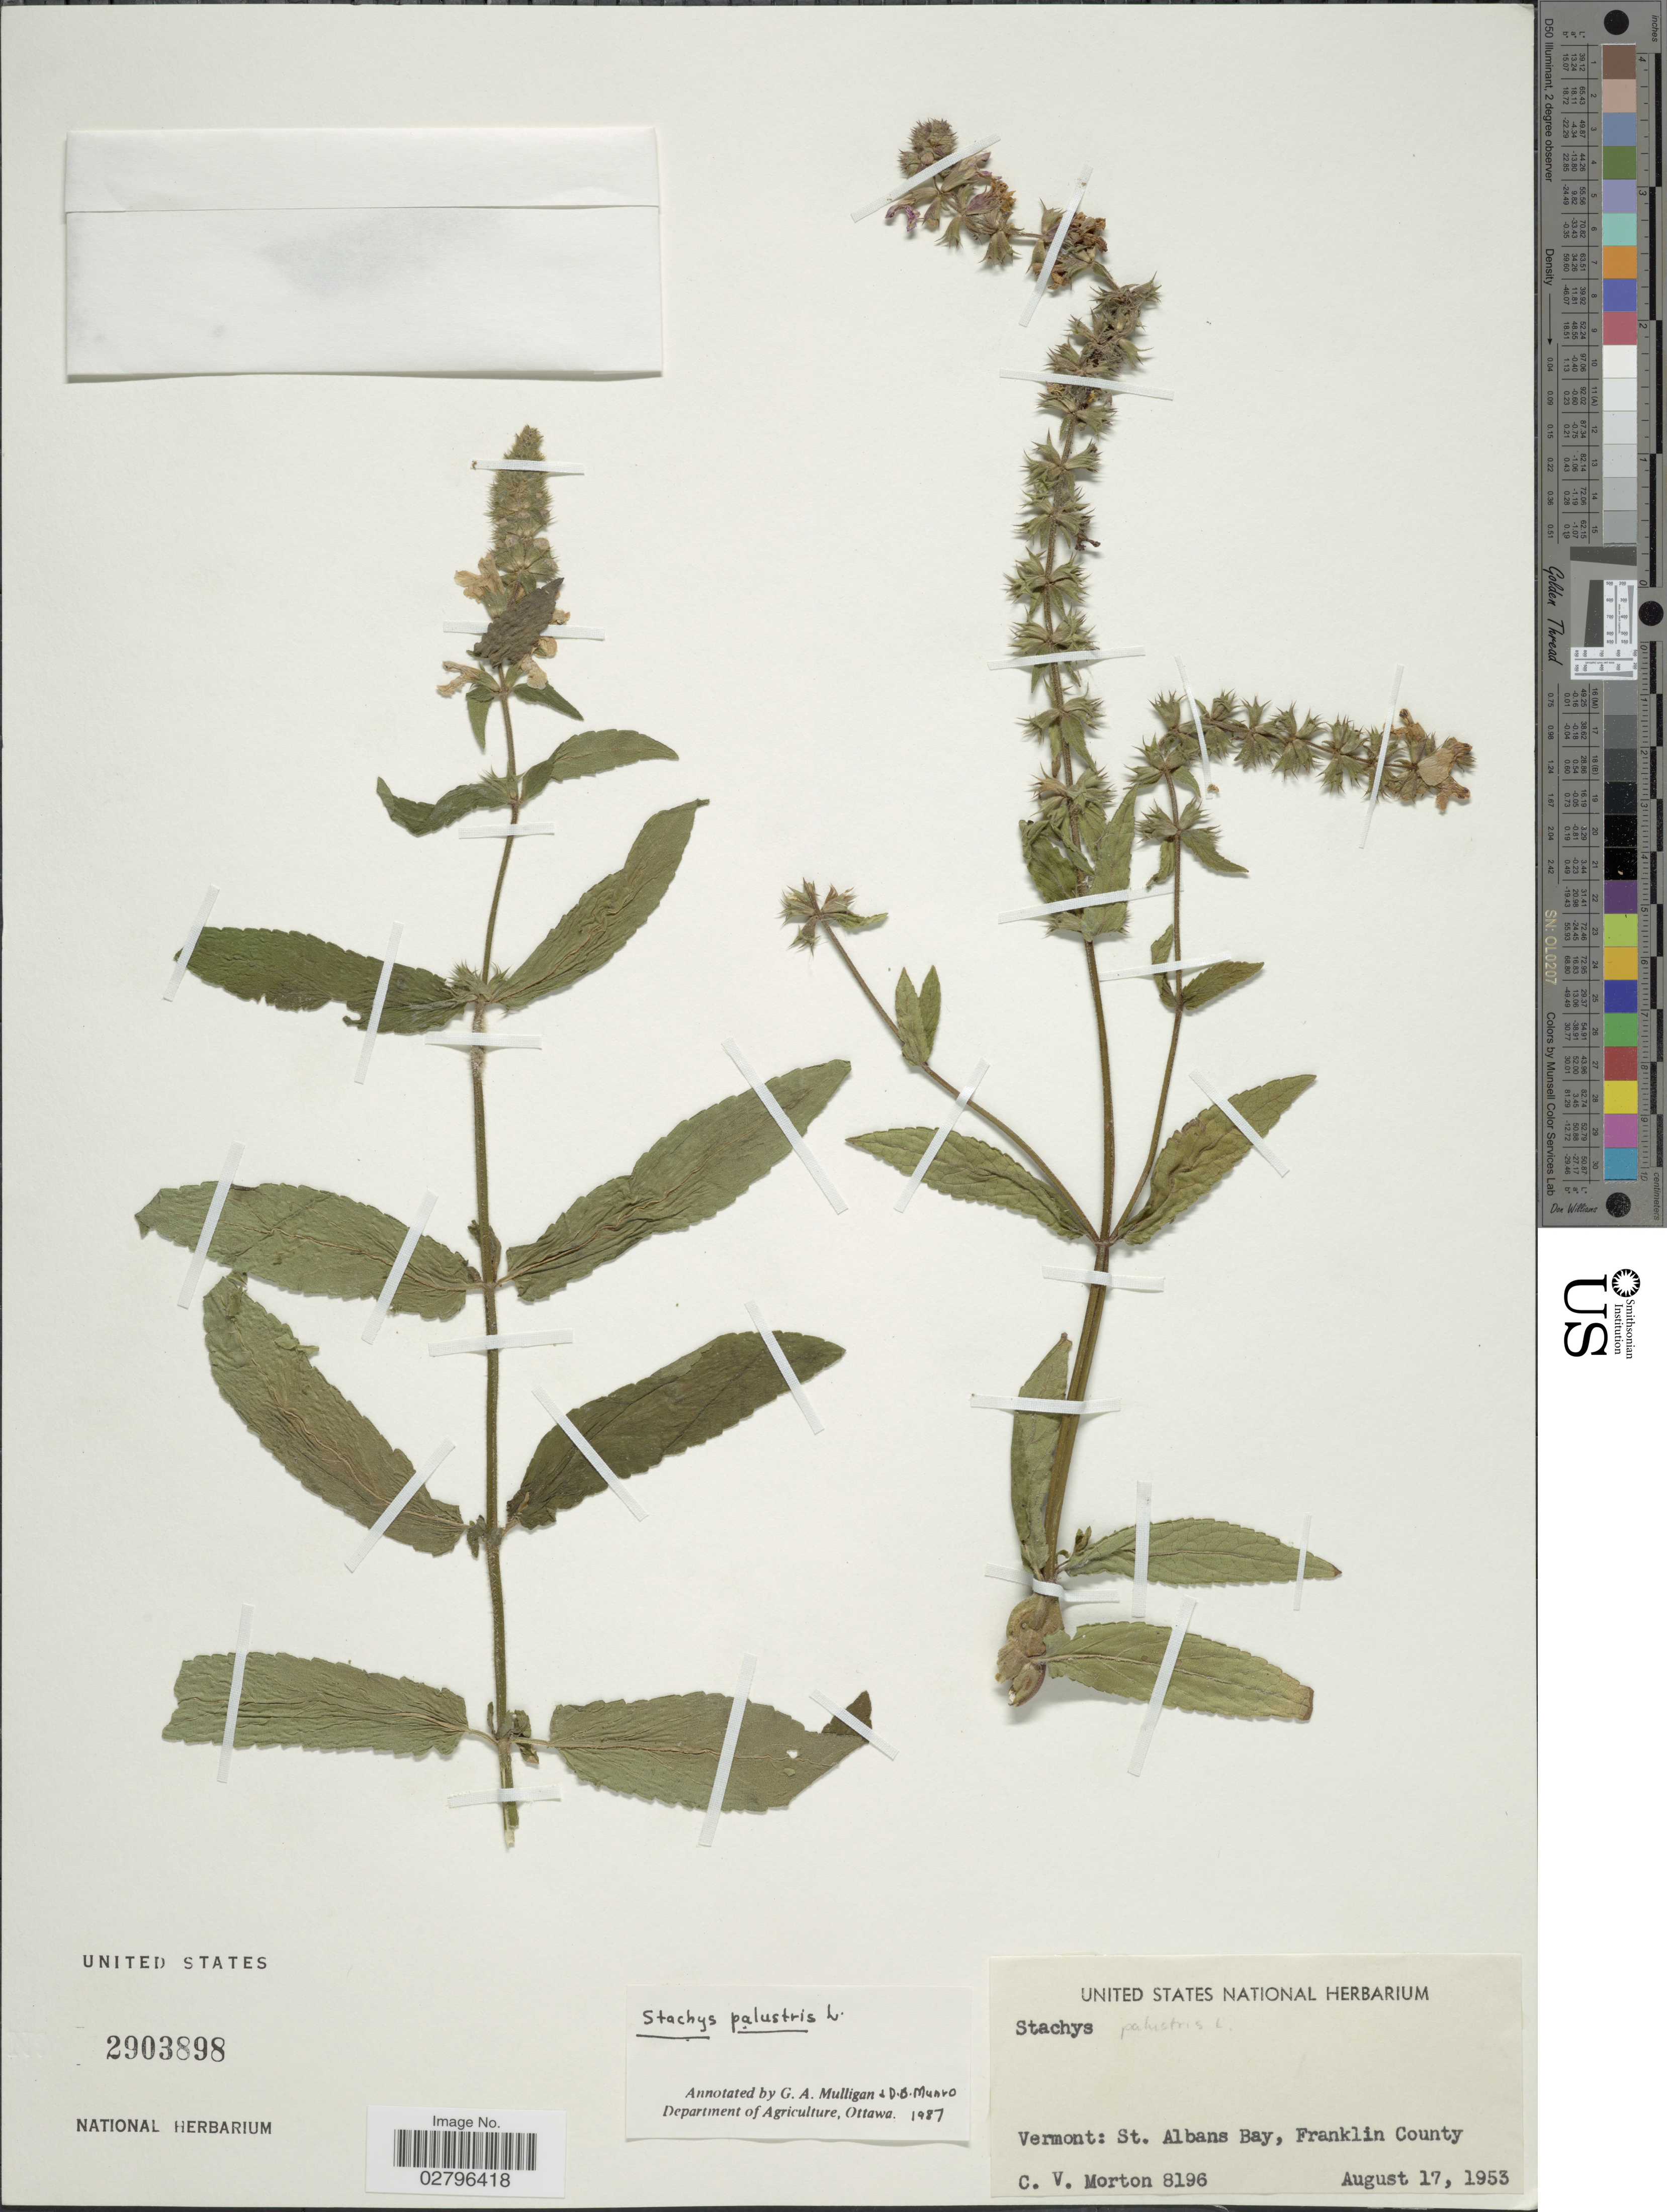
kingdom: Plantae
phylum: Tracheophyta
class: Magnoliopsida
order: Lamiales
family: Lamiaceae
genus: Stachys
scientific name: Stachys palustris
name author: L.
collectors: C. V. Morton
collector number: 8196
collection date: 1953-08-17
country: United States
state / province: Vermont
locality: St. Albans Bay, Franklin County.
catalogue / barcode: US 2903898